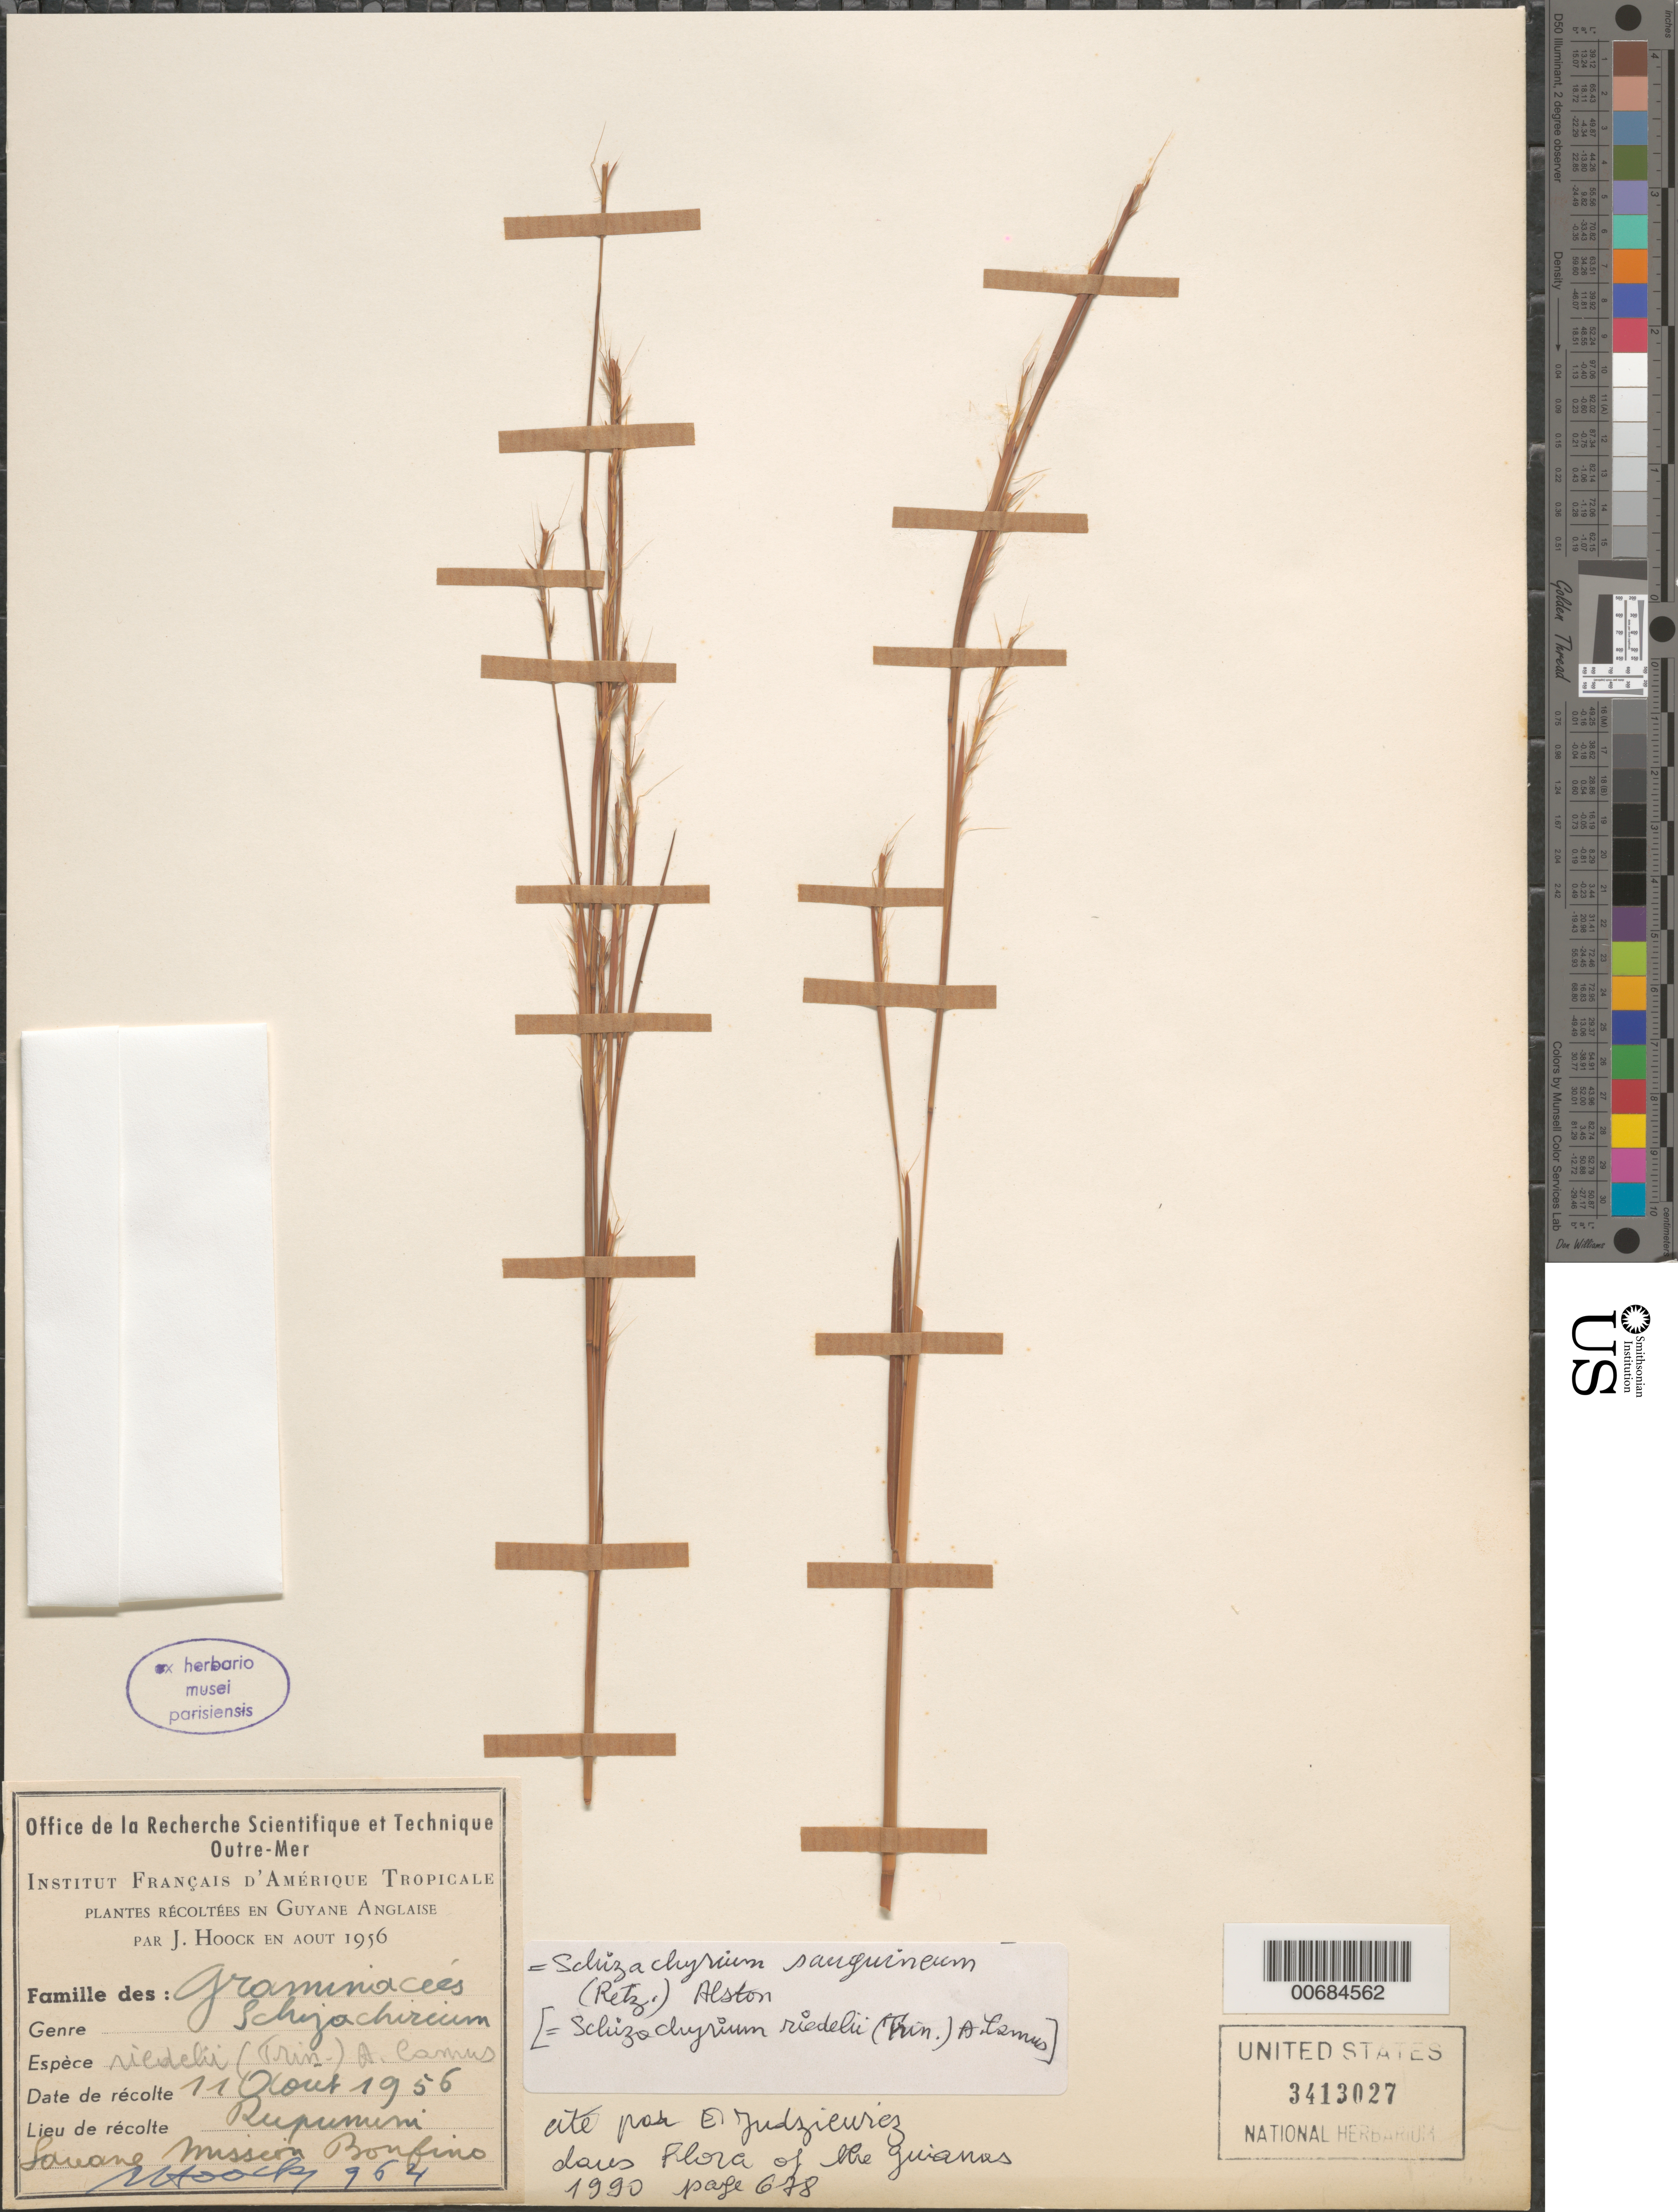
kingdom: Plantae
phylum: Tracheophyta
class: Liliopsida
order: Poales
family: Poaceae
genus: Schizachyrium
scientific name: Schizachyrium sanguineum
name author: (Retz.) Alston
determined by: Judziewicz, E. J.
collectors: J. Hoock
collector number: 964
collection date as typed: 11-Aug-56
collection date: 1956-08-11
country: Guyana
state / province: U. Takutu-U. Essequibo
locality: Rupununi, Savane Mission Bonfino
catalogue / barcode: US 3413027